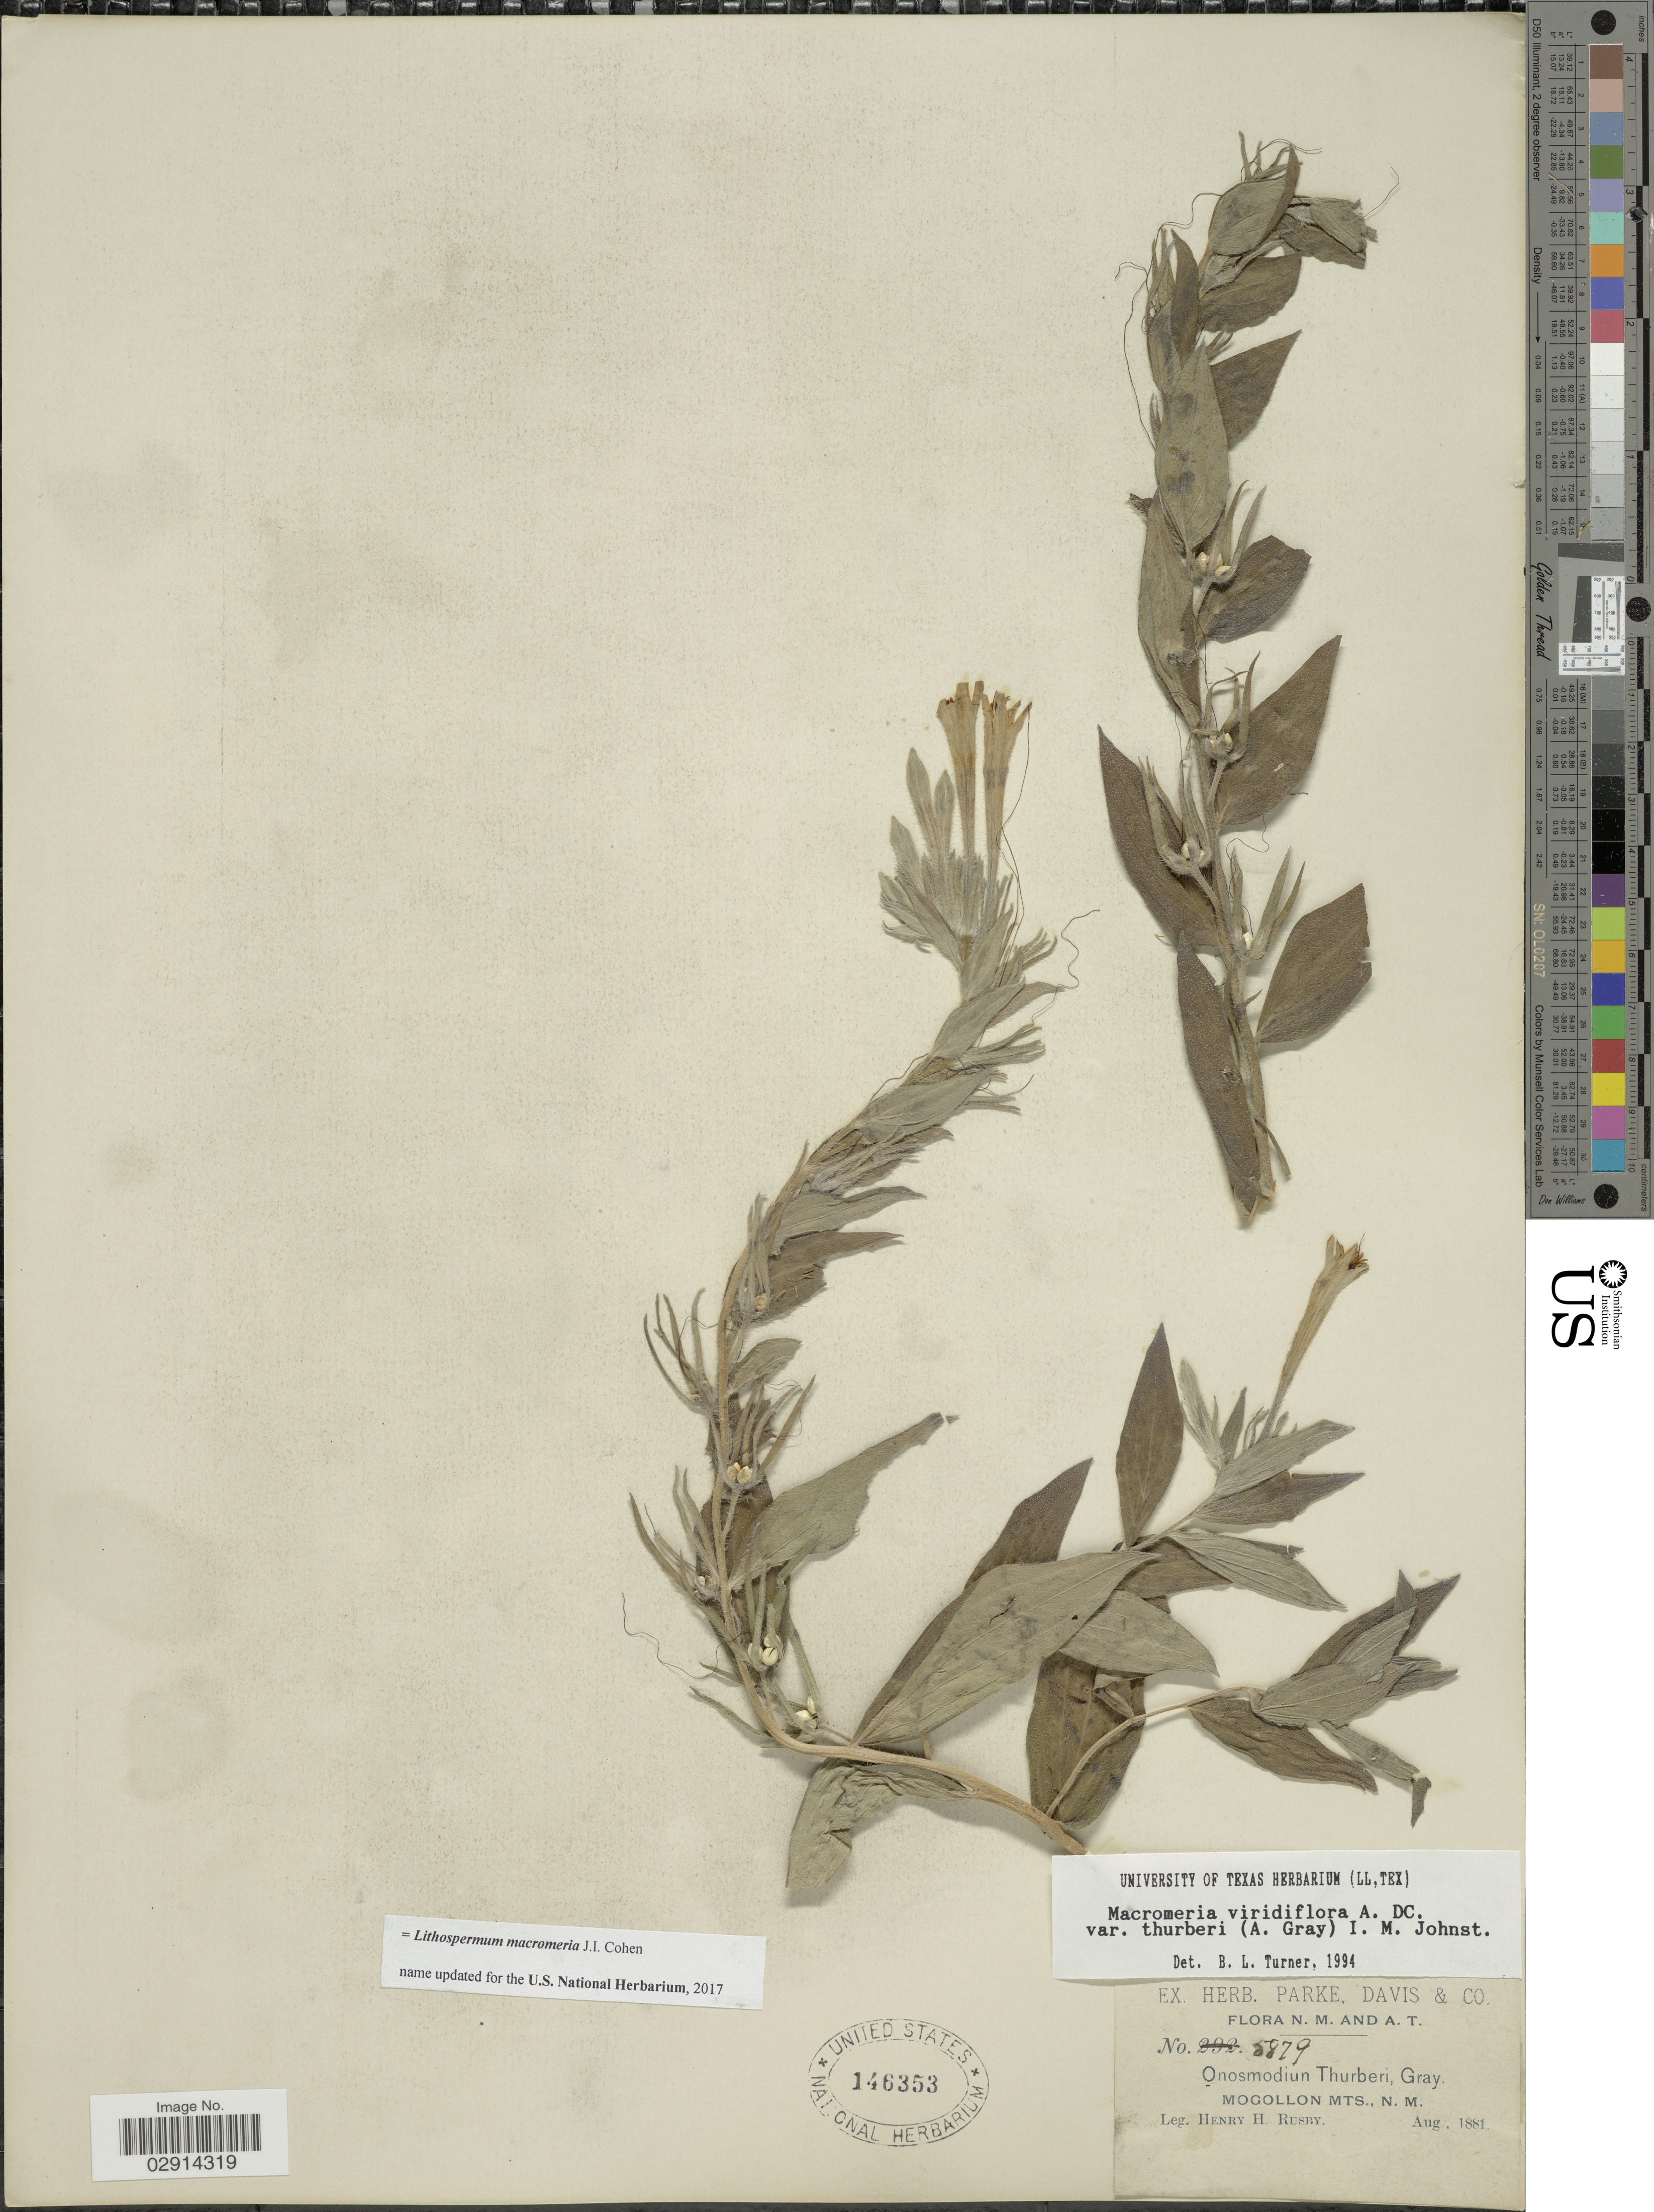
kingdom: Plantae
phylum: Tracheophyta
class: Magnoliopsida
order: Boraginales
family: Boraginaceae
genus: Lithospermum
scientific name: Lithospermum macromeria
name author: Cohen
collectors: H. H. Rusby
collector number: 5879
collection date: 1881-08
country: United States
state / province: New Mexico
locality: Mogollon Mts.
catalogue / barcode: US 146353